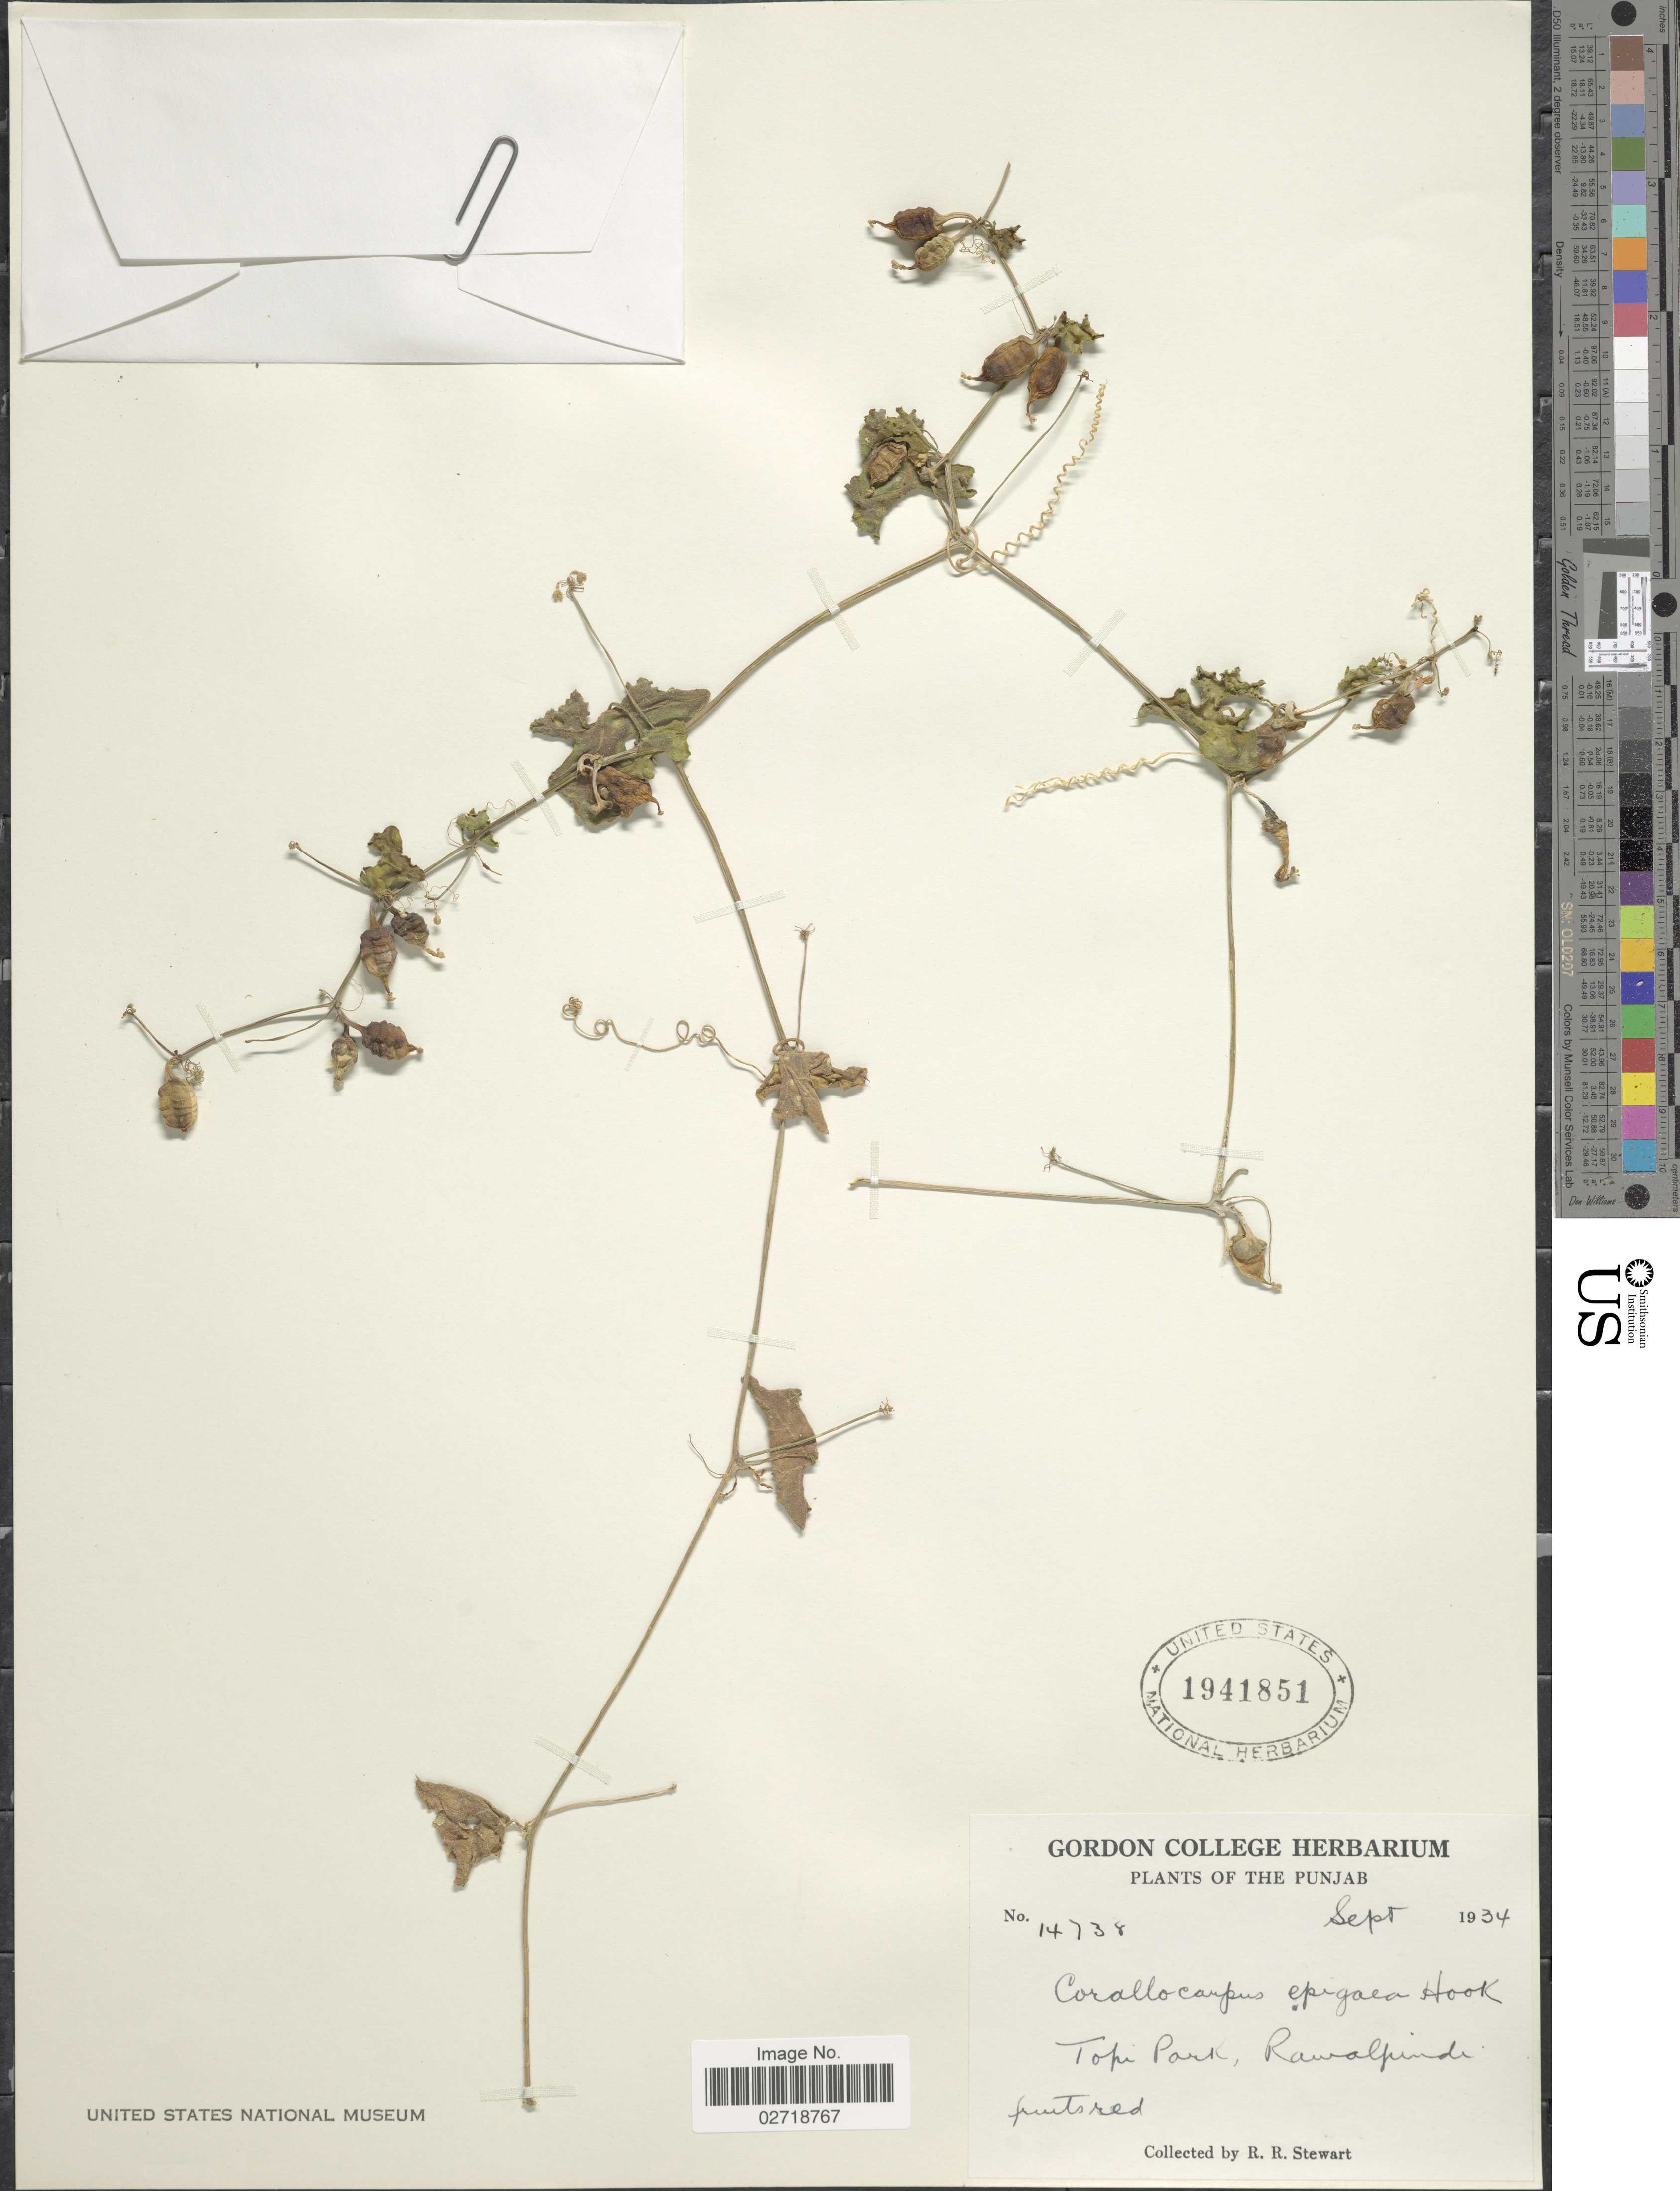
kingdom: Plantae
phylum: Tracheophyta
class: Magnoliopsida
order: Cucurbitales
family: Cucurbitaceae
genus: Corallocarpus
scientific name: Corallocarpus epigaeus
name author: (Rottler) Hook. f.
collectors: R. R. Stewart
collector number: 14738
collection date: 1934-09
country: Pakistan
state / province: Punjab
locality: Topi Park, Rawalpindi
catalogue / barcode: US 1941851